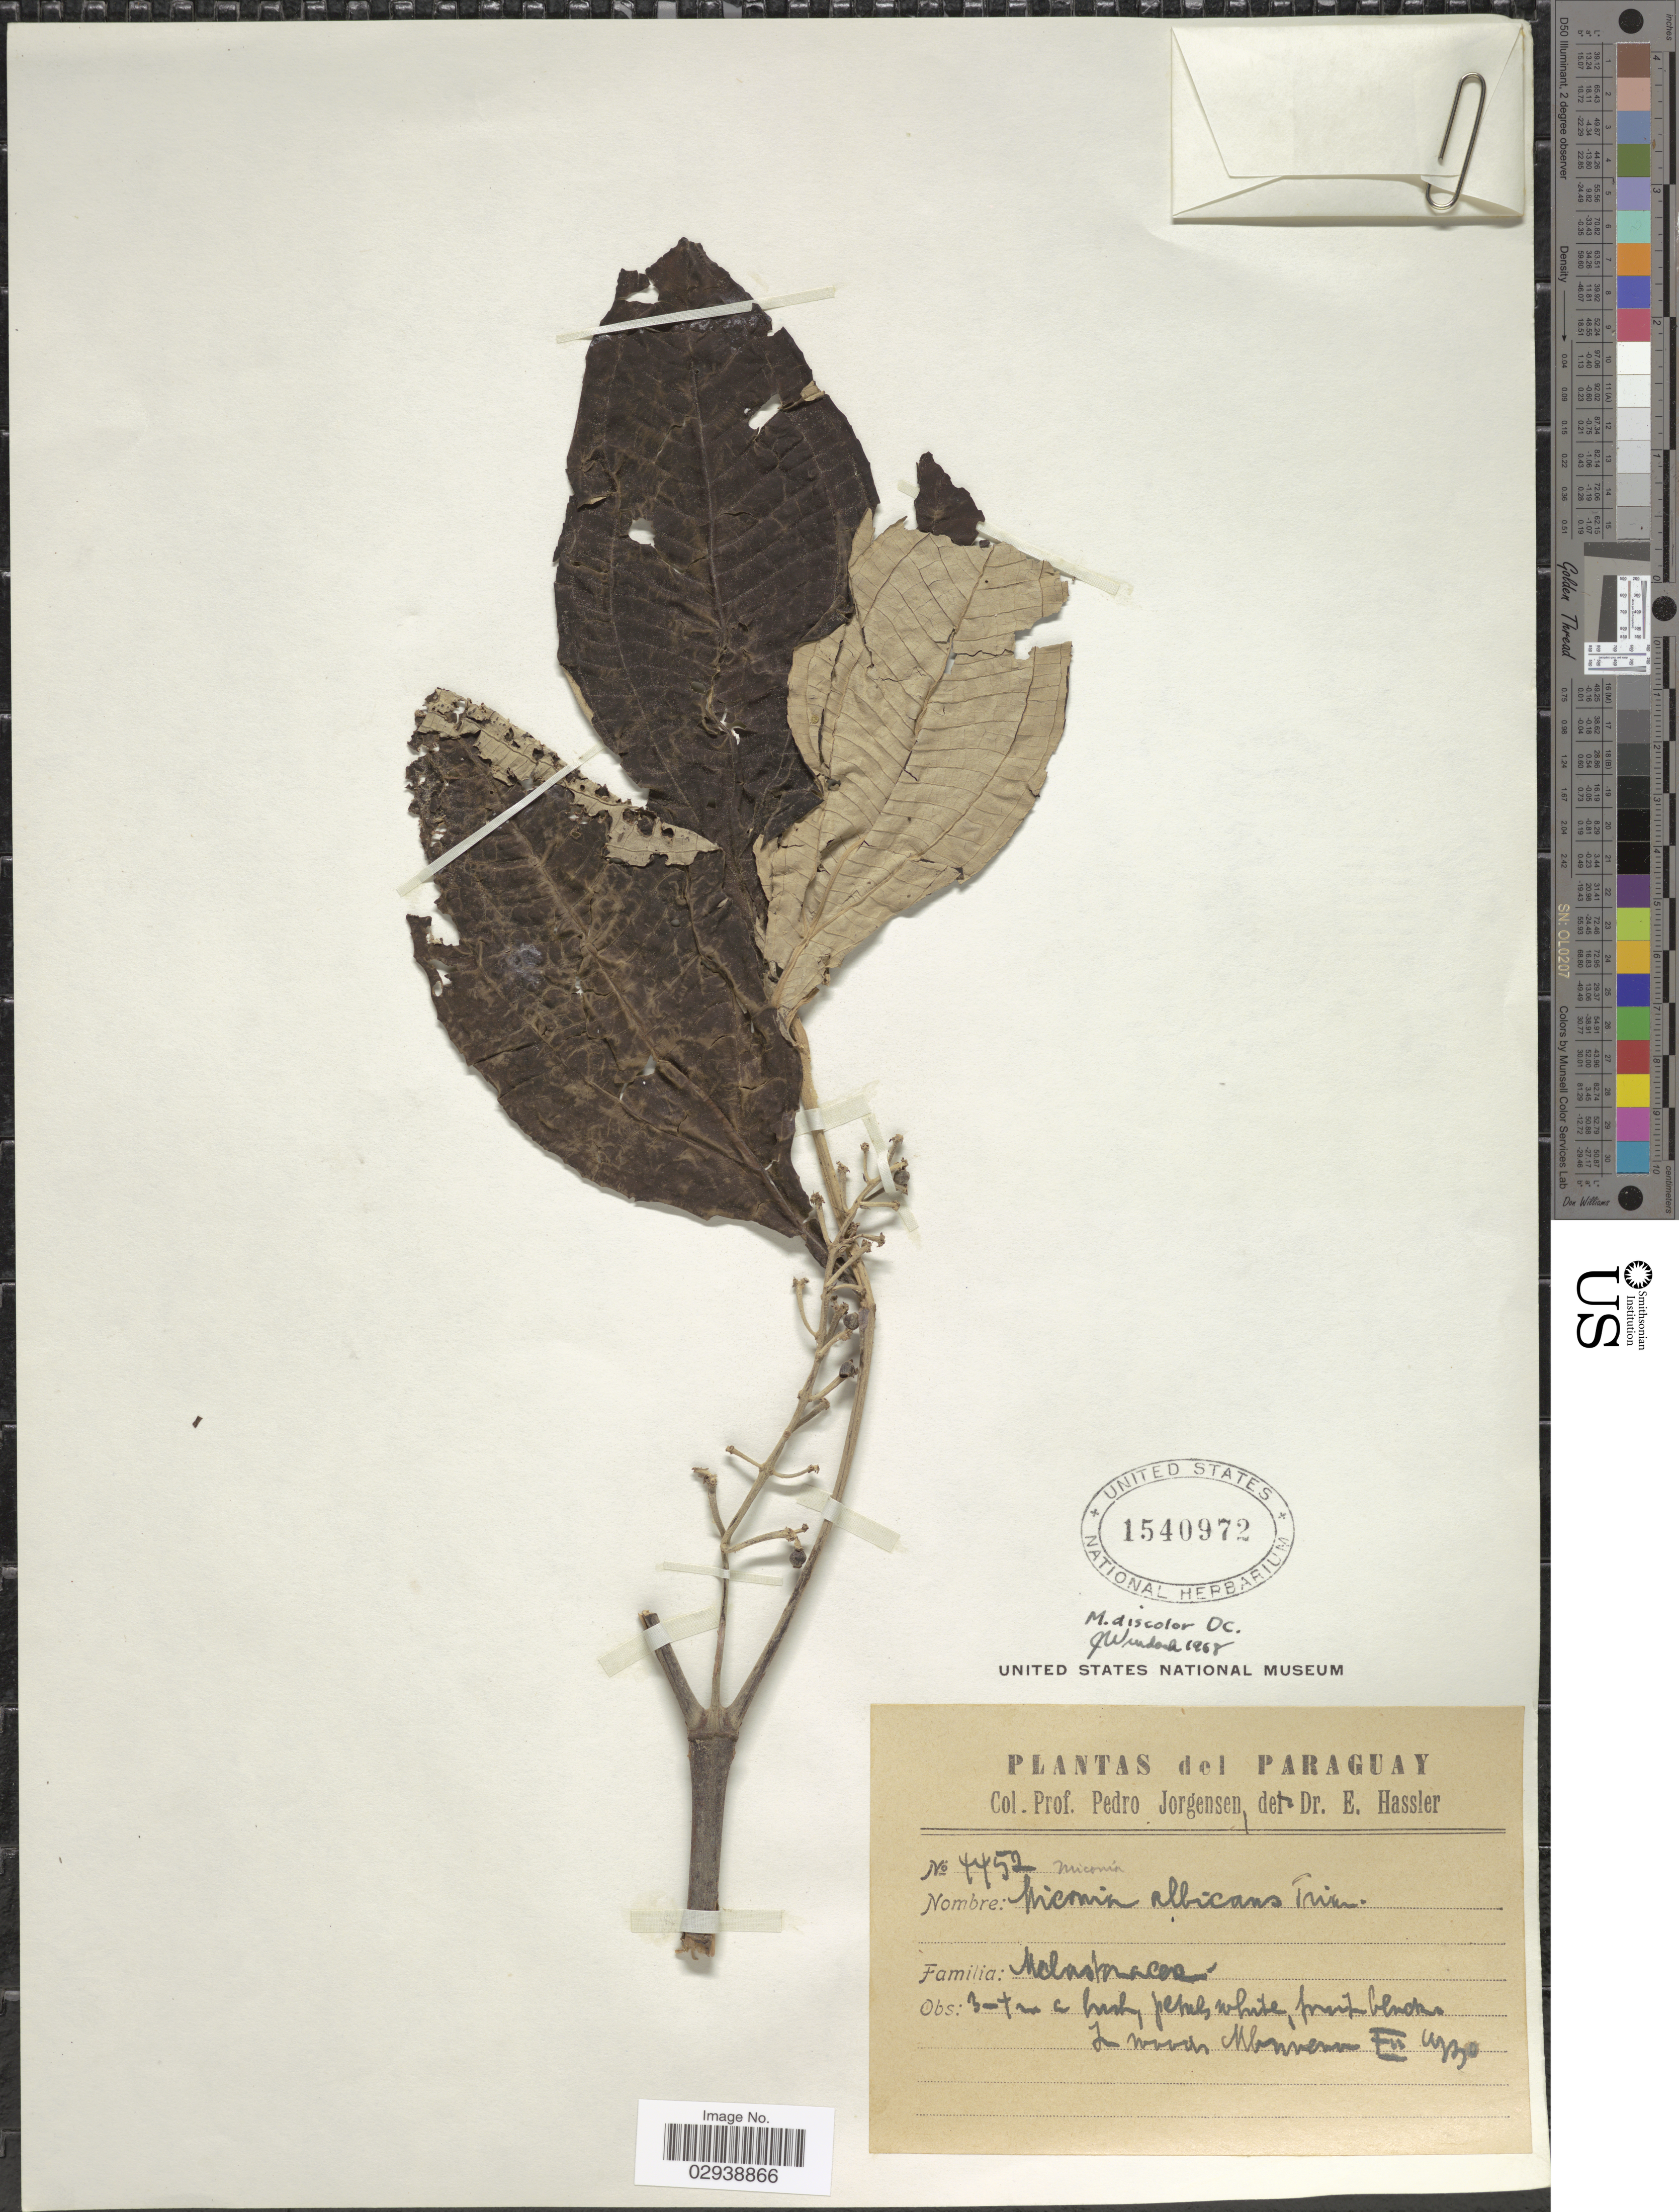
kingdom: Plantae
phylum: Tracheophyta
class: Magnoliopsida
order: Myrtales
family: Melastomataceae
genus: Miconia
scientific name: Miconia discolor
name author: DC.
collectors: P. Jörgensen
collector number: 4452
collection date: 1930-08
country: Paraguay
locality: In woods Mbuvena. [interpreted]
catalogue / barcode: US 1540972